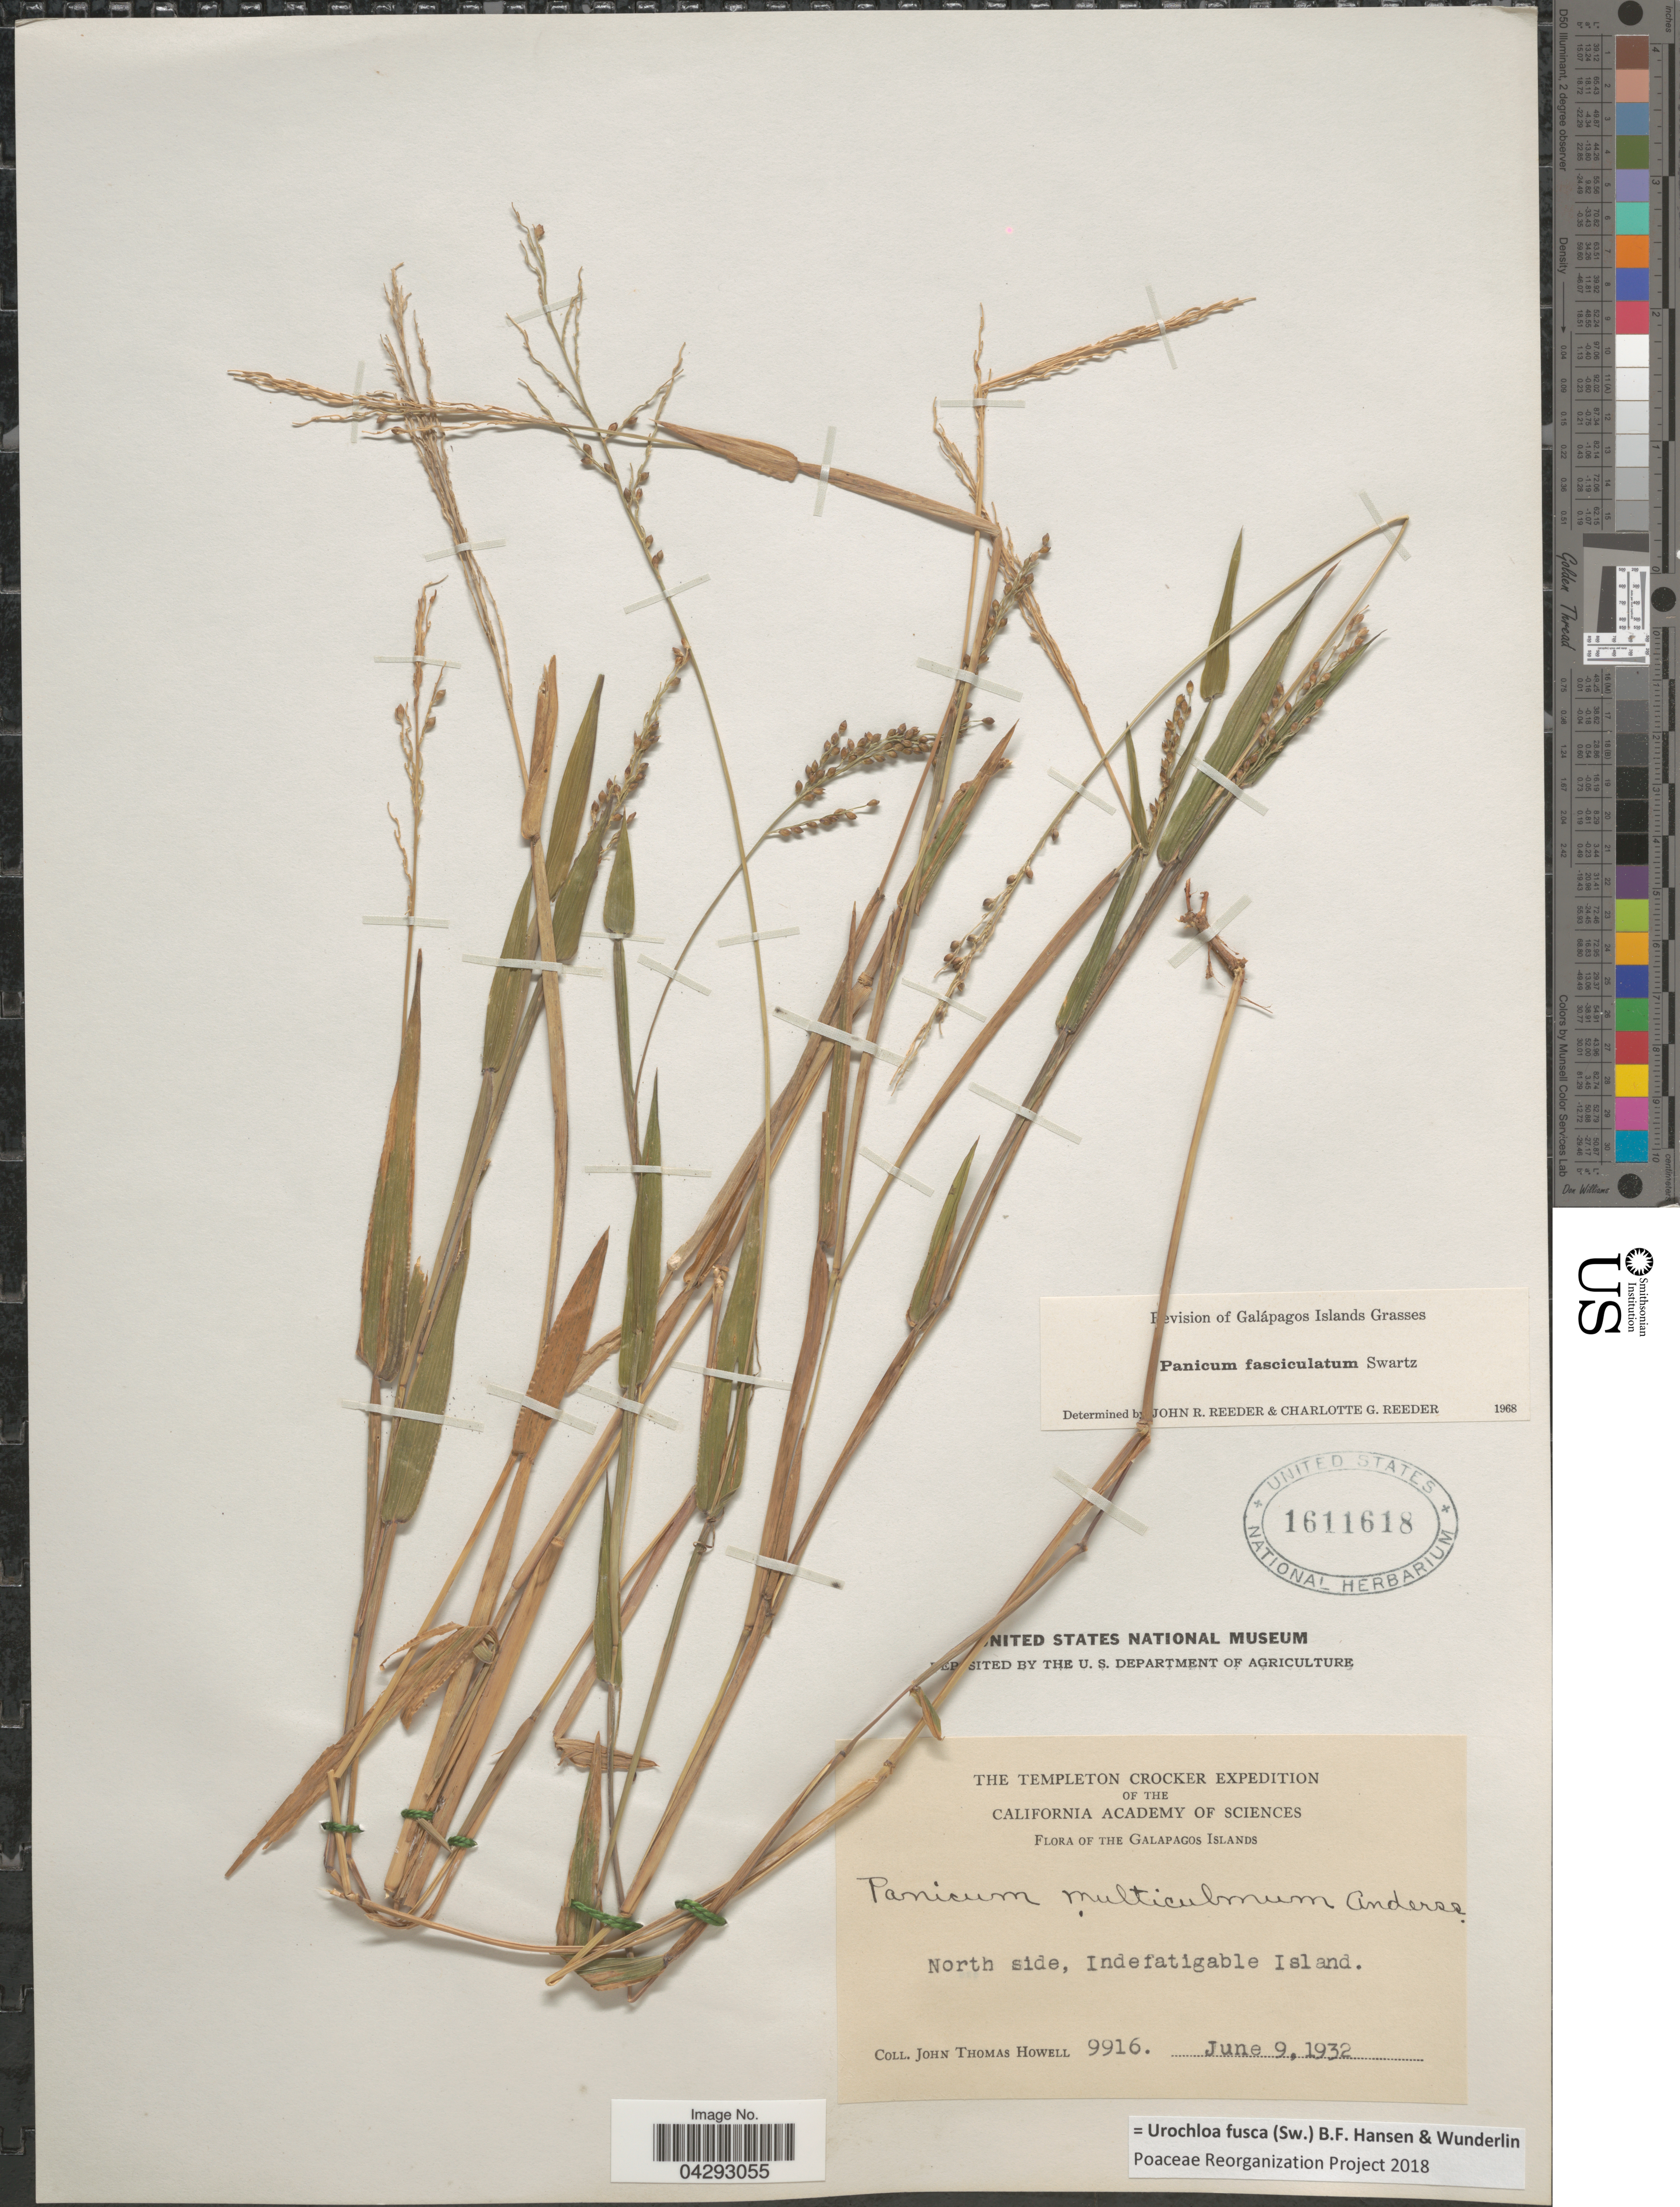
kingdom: Plantae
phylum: Tracheophyta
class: Liliopsida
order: Poales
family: Poaceae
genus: Urochloa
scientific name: Urochloa fusca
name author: (Sw.) B.F. Hansen & Wunderlin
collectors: J. T. Howell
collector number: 9916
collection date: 1932-06-09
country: Ecuador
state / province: Colón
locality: The Templeton Crocker Expedition of the California Academy of Sciences. Galapagos Islands. North side, Indefatigable Island.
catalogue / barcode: US 1611618